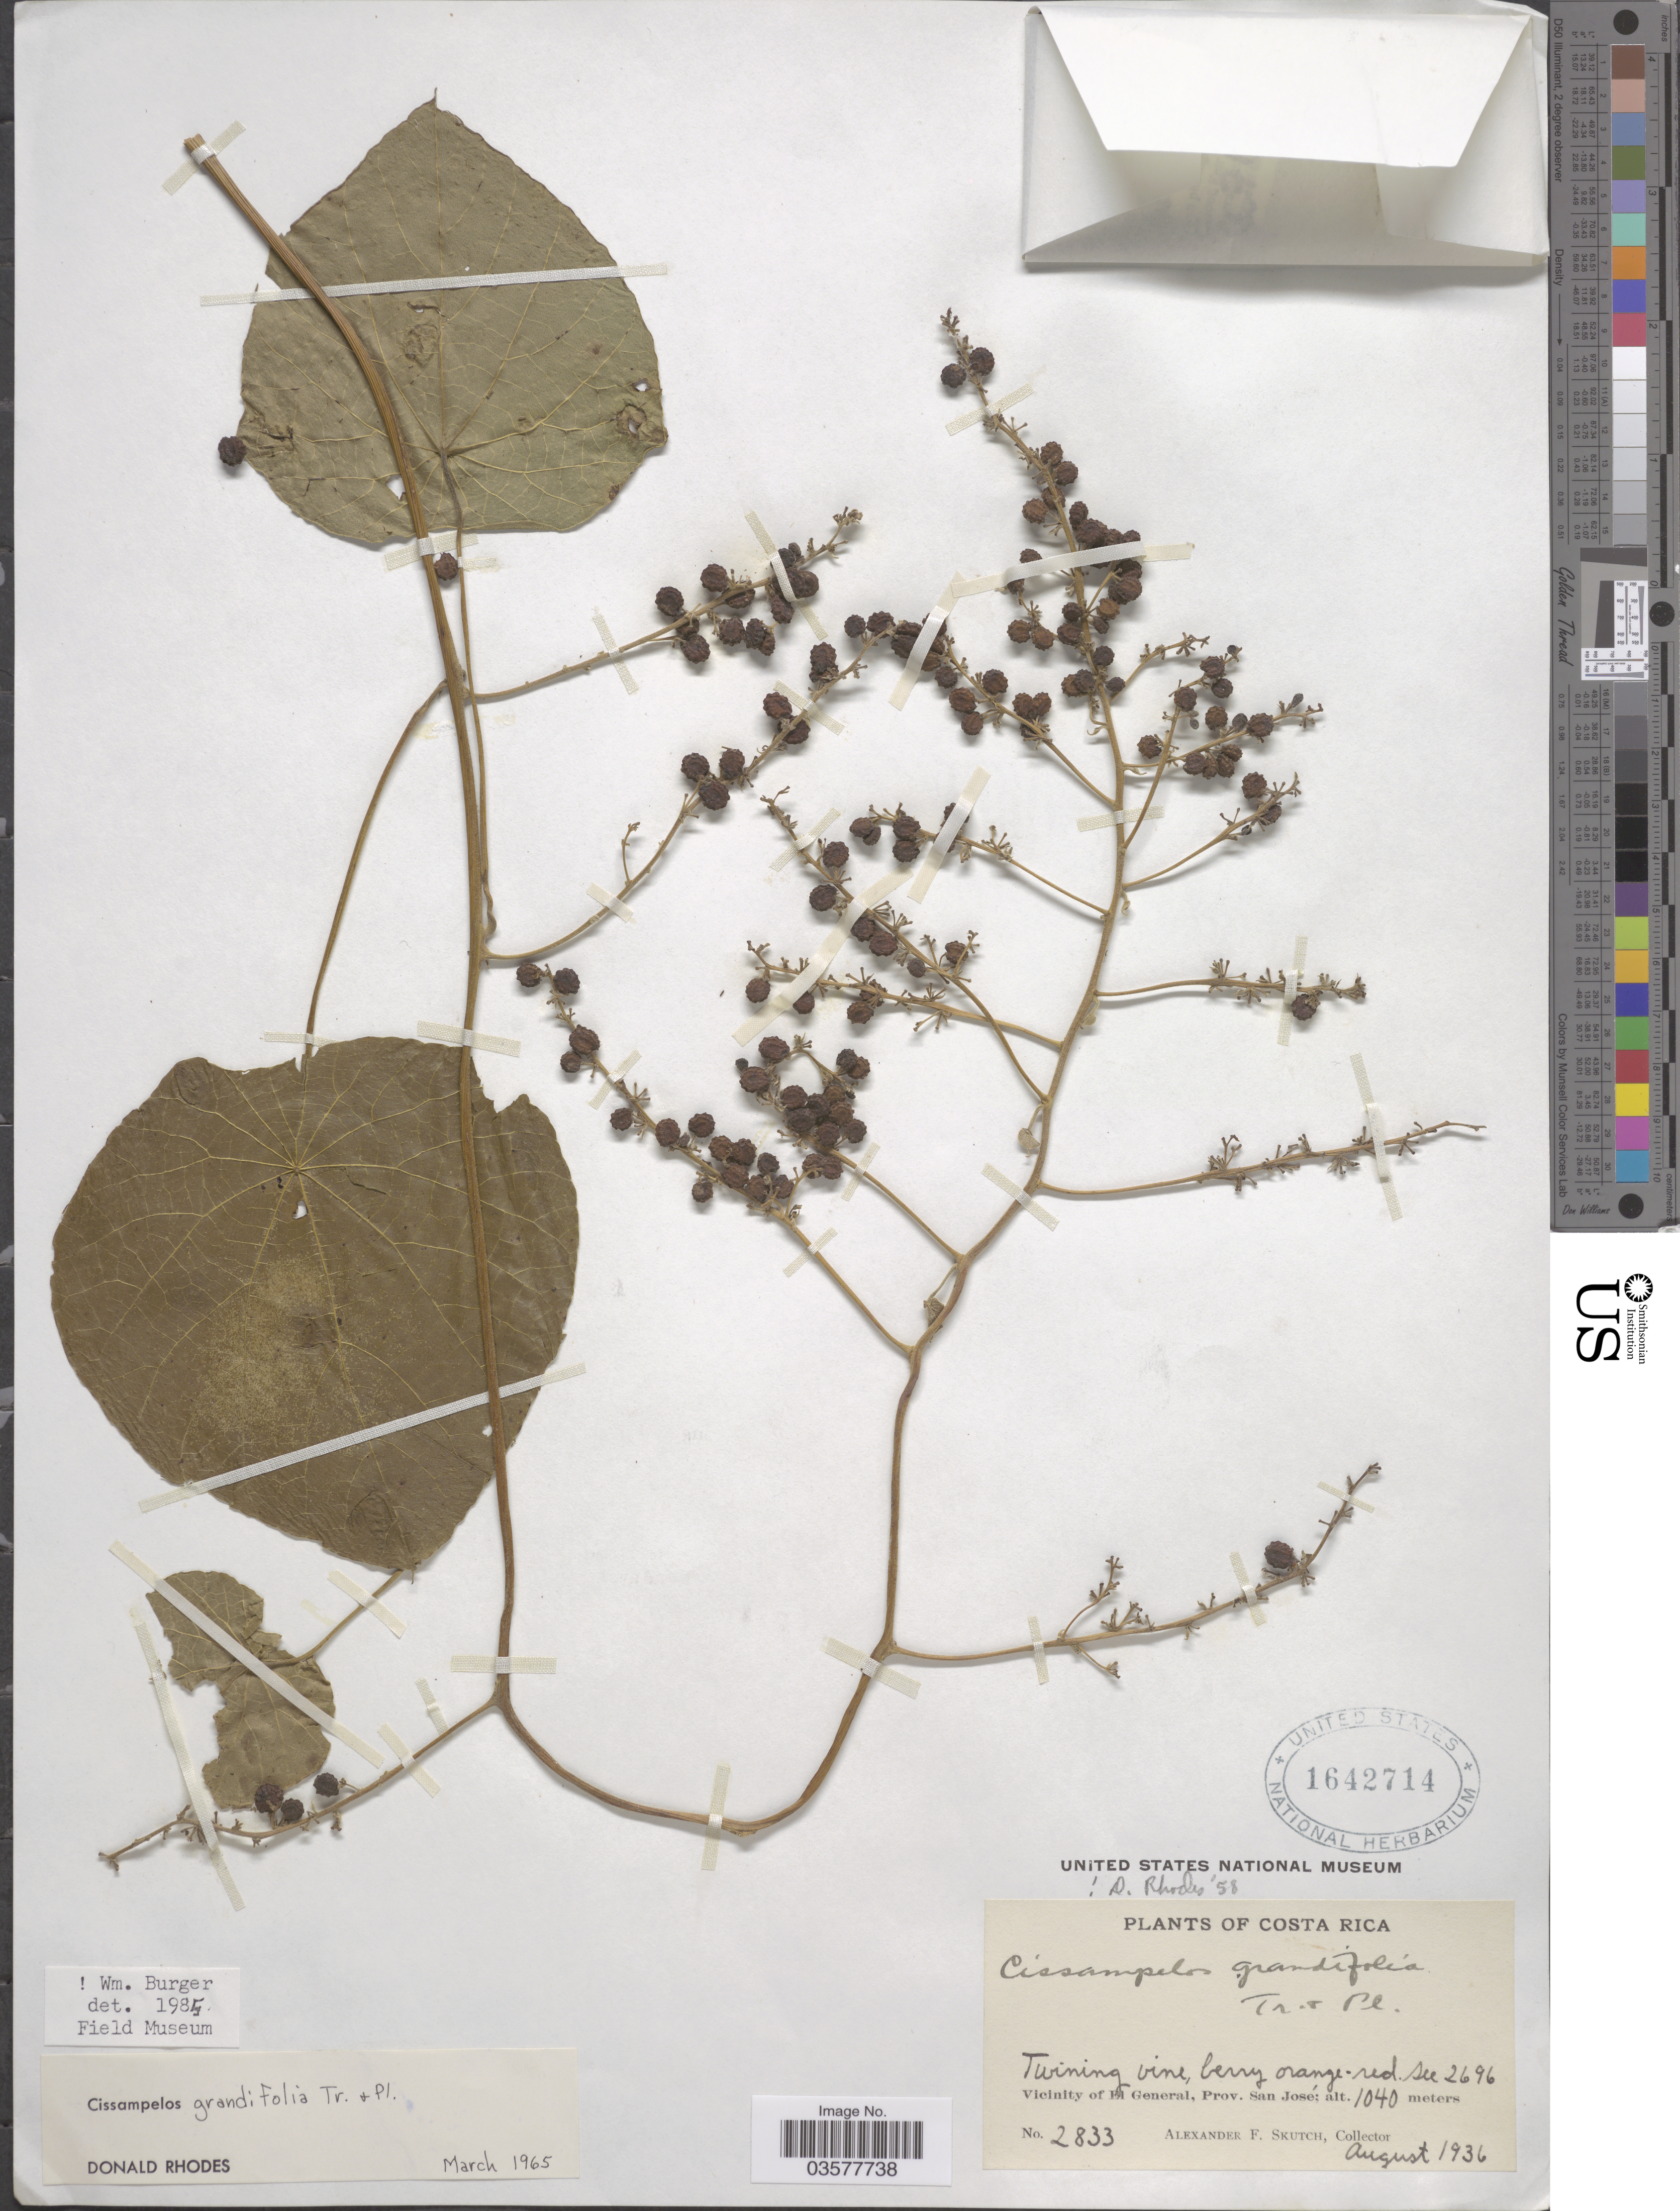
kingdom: Plantae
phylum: Tracheophyta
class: Magnoliopsida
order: Ranunculales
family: Menispermaceae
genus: Cissampelos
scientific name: Cissampelos grandifolia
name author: Triana & Planch.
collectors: A. F. Skutch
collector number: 2833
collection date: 1936-08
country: Costa Rica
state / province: San José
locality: Vicinity of El General.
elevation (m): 1040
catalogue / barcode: US 1642714